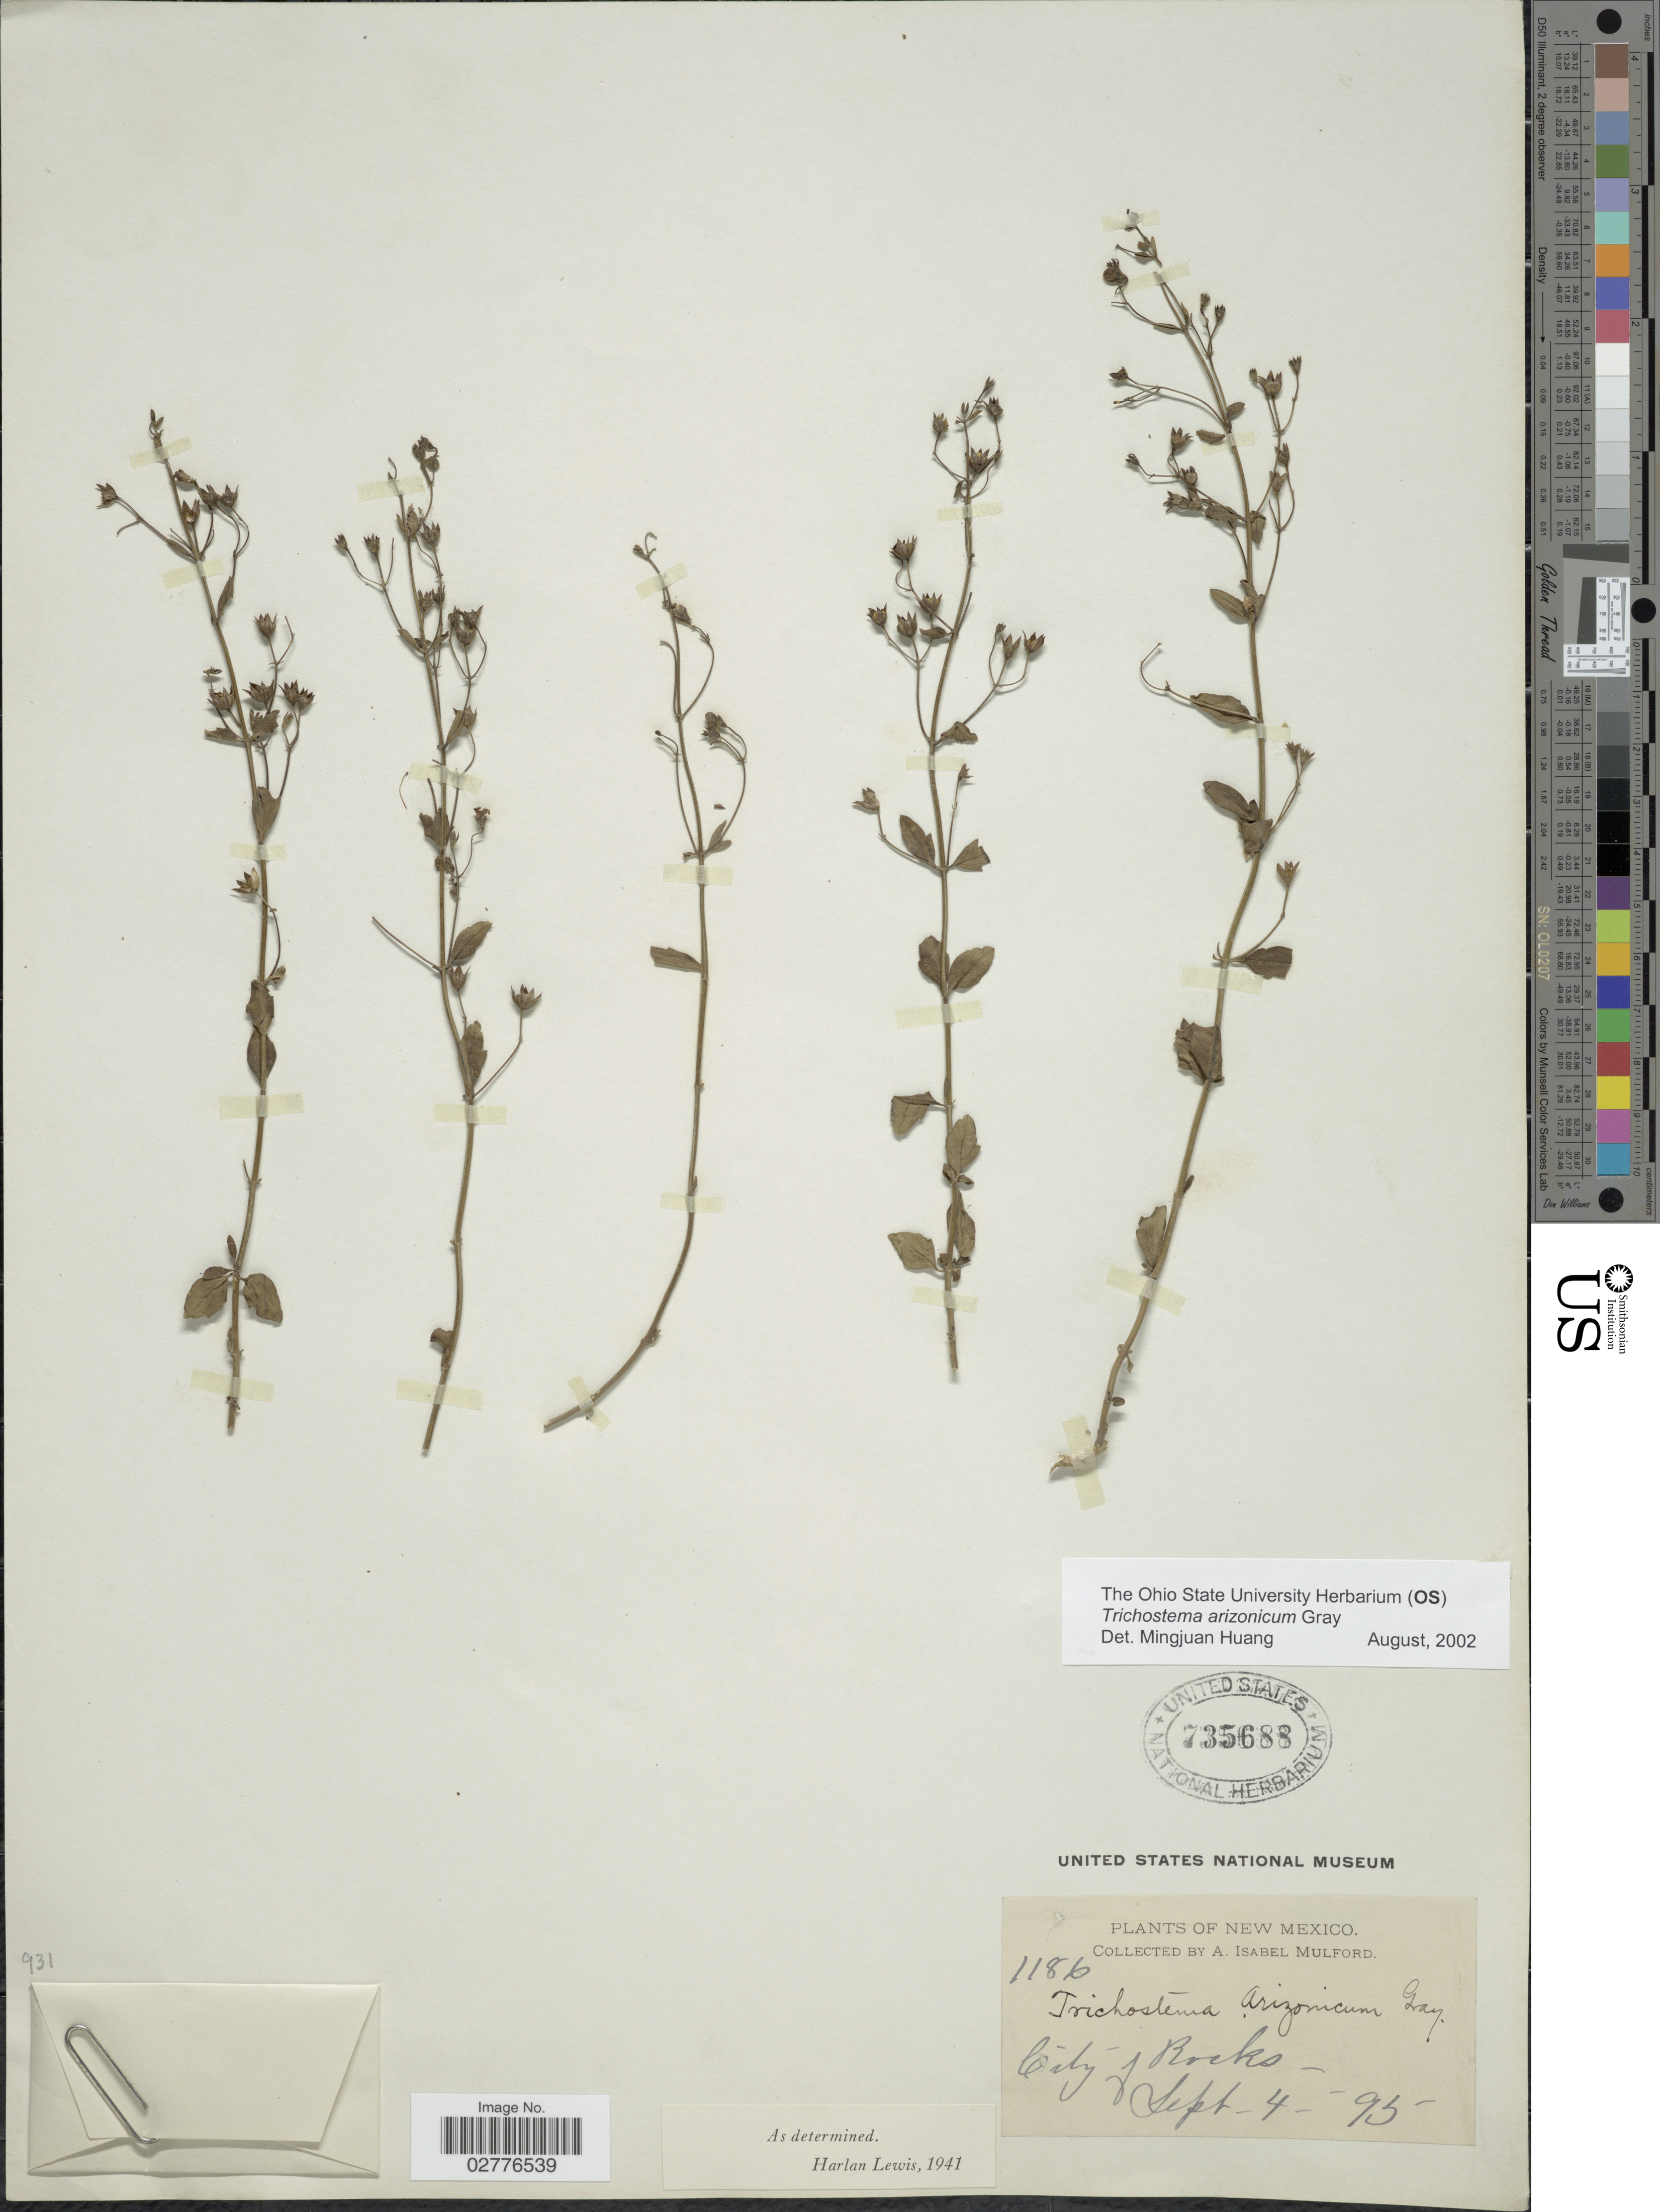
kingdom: Plantae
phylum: Tracheophyta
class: Magnoliopsida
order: Lamiales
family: Lamiaceae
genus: Trichostema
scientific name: Trichostema arizonicum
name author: A. Gray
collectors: A. Mulford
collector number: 1186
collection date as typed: Transcribed d/m/y: 4/9/95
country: United States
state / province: New Mexico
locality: City of Rocks.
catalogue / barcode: US 735688